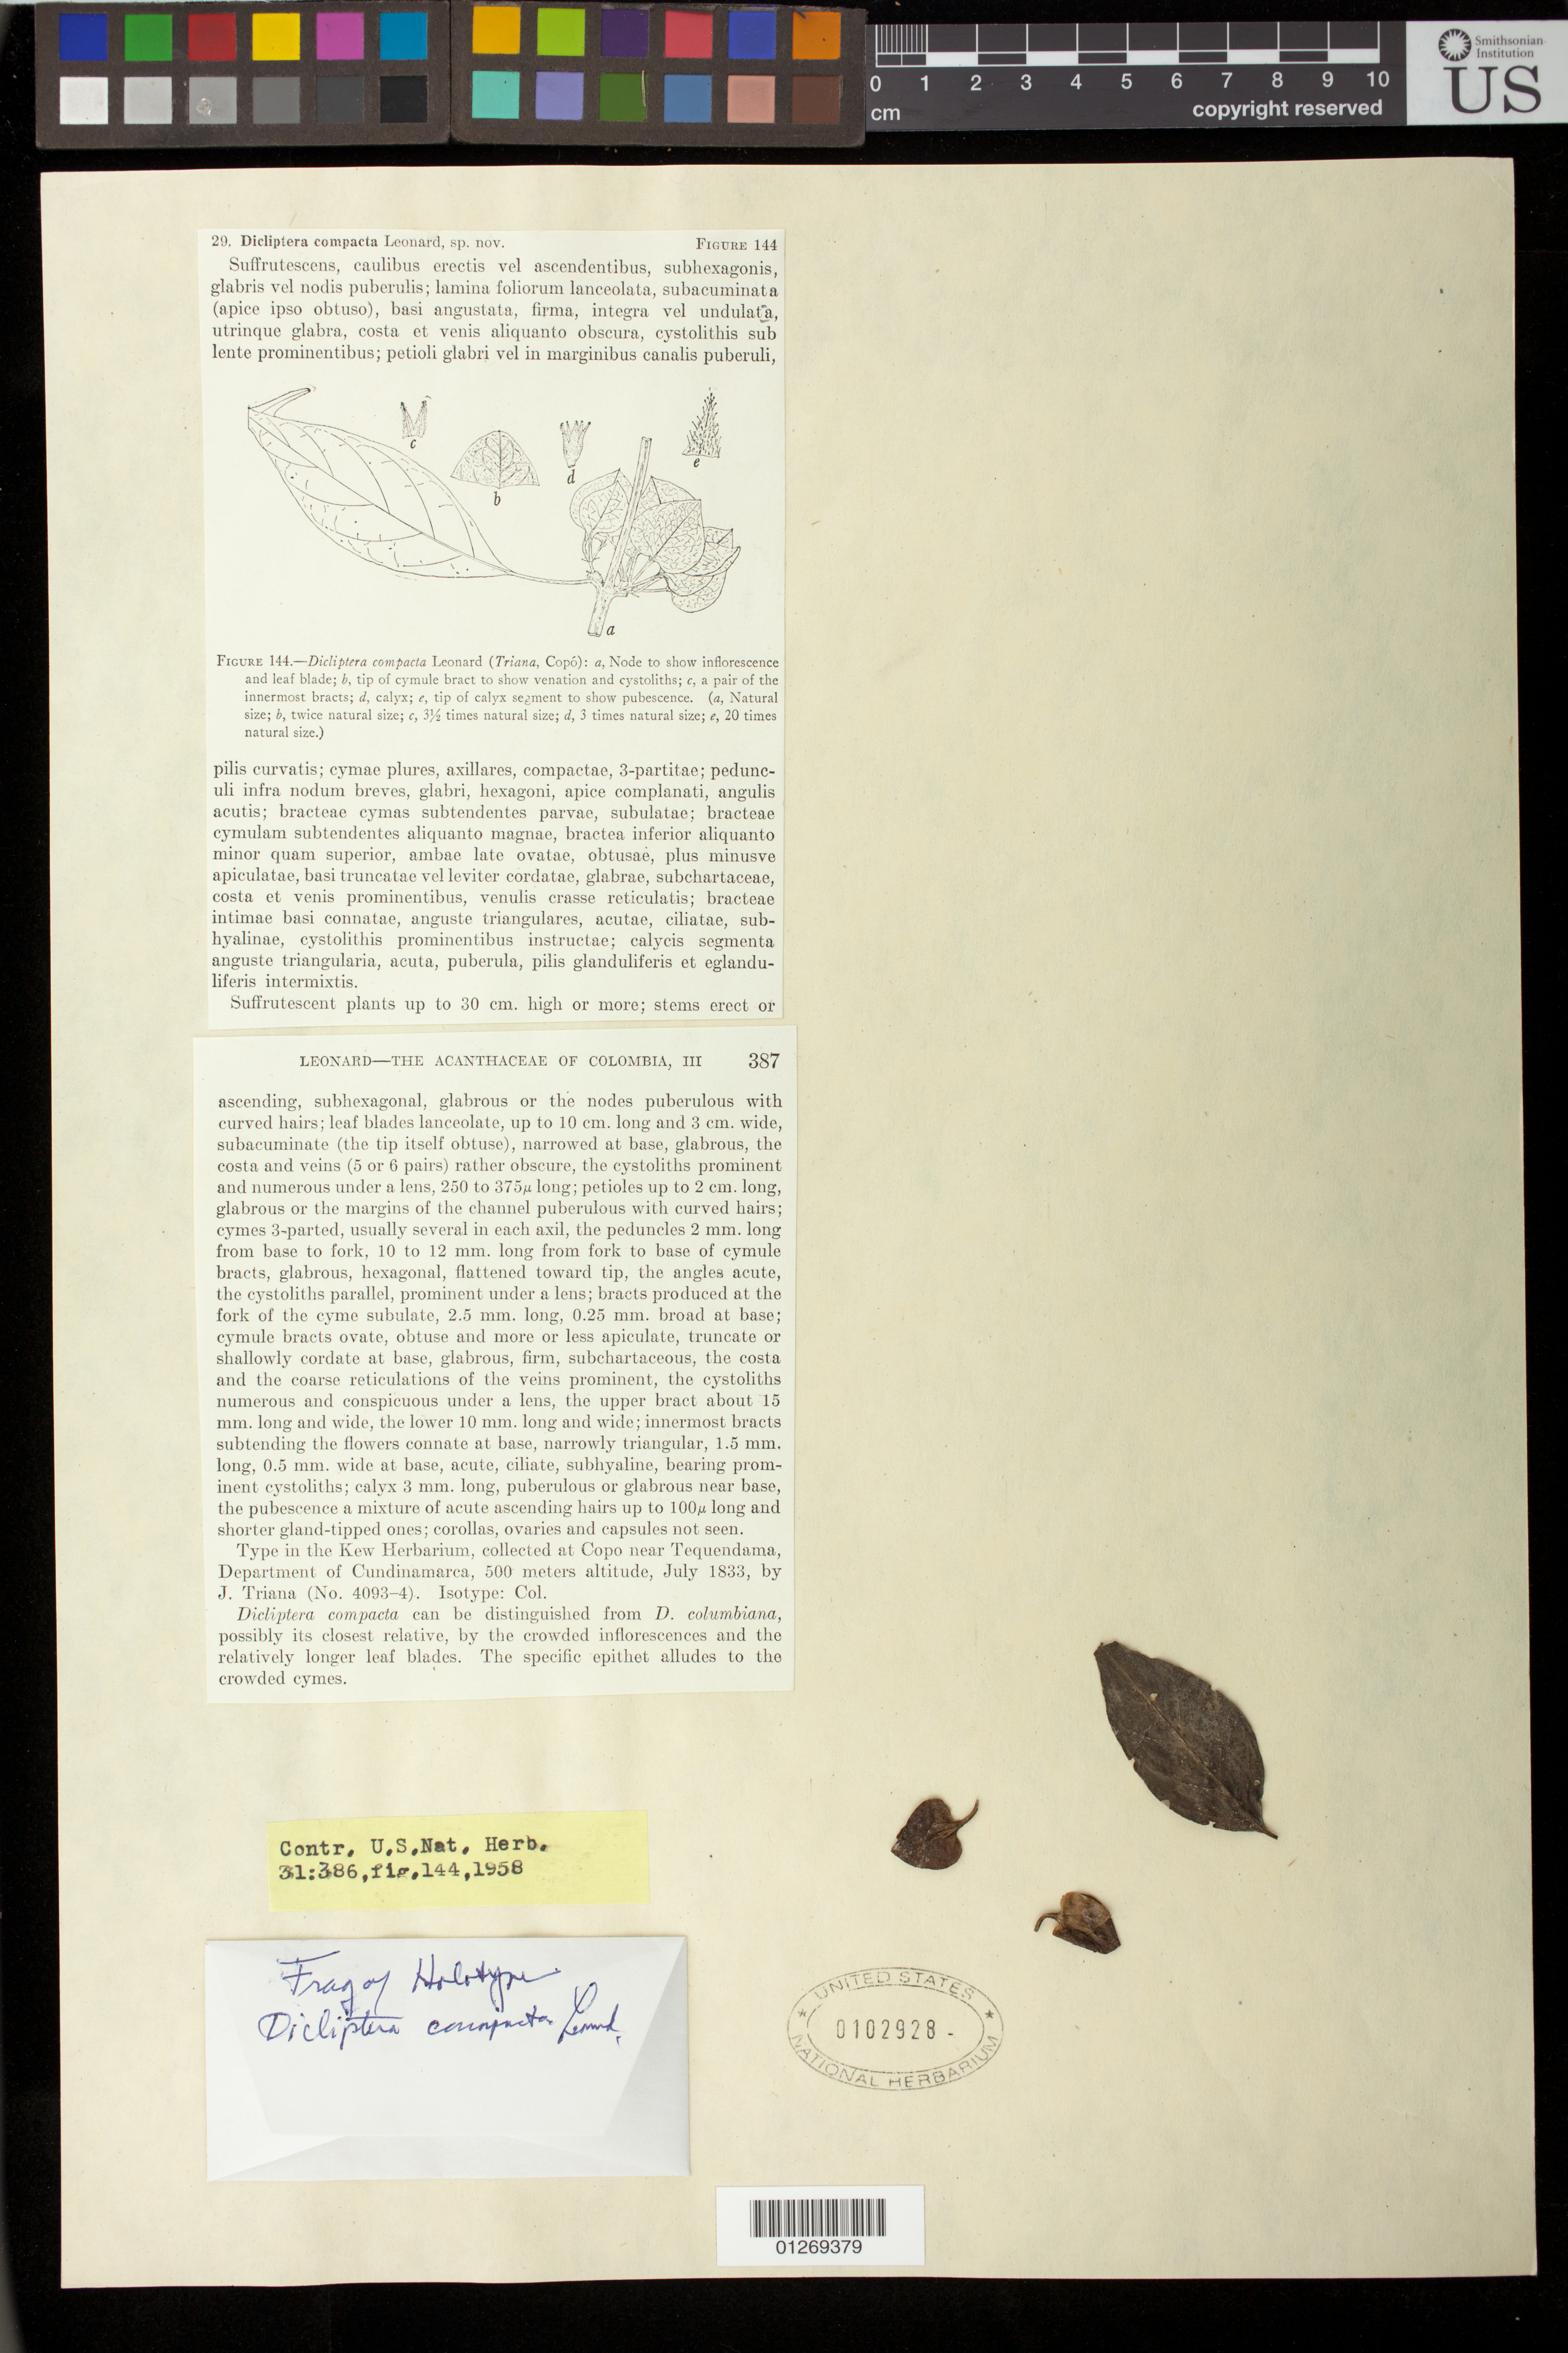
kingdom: Plantae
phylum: Tracheophyta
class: Magnoliopsida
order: Lamiales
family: Acanthaceae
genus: Dicliptera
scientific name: Dicliptera compacta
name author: Leonard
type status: Isotype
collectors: J. J. Triana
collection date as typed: Jul 1833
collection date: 1833-07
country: Colombia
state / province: Bogota D.C.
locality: Prov. de Bogota, Sopo ("Copo")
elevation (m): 500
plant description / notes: Fragmentary material of type specimen ex herb. unknown. "Frag of Holotype" but original herbarium not indicated (presumably Kew, where holotype is deposited).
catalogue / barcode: US 102928